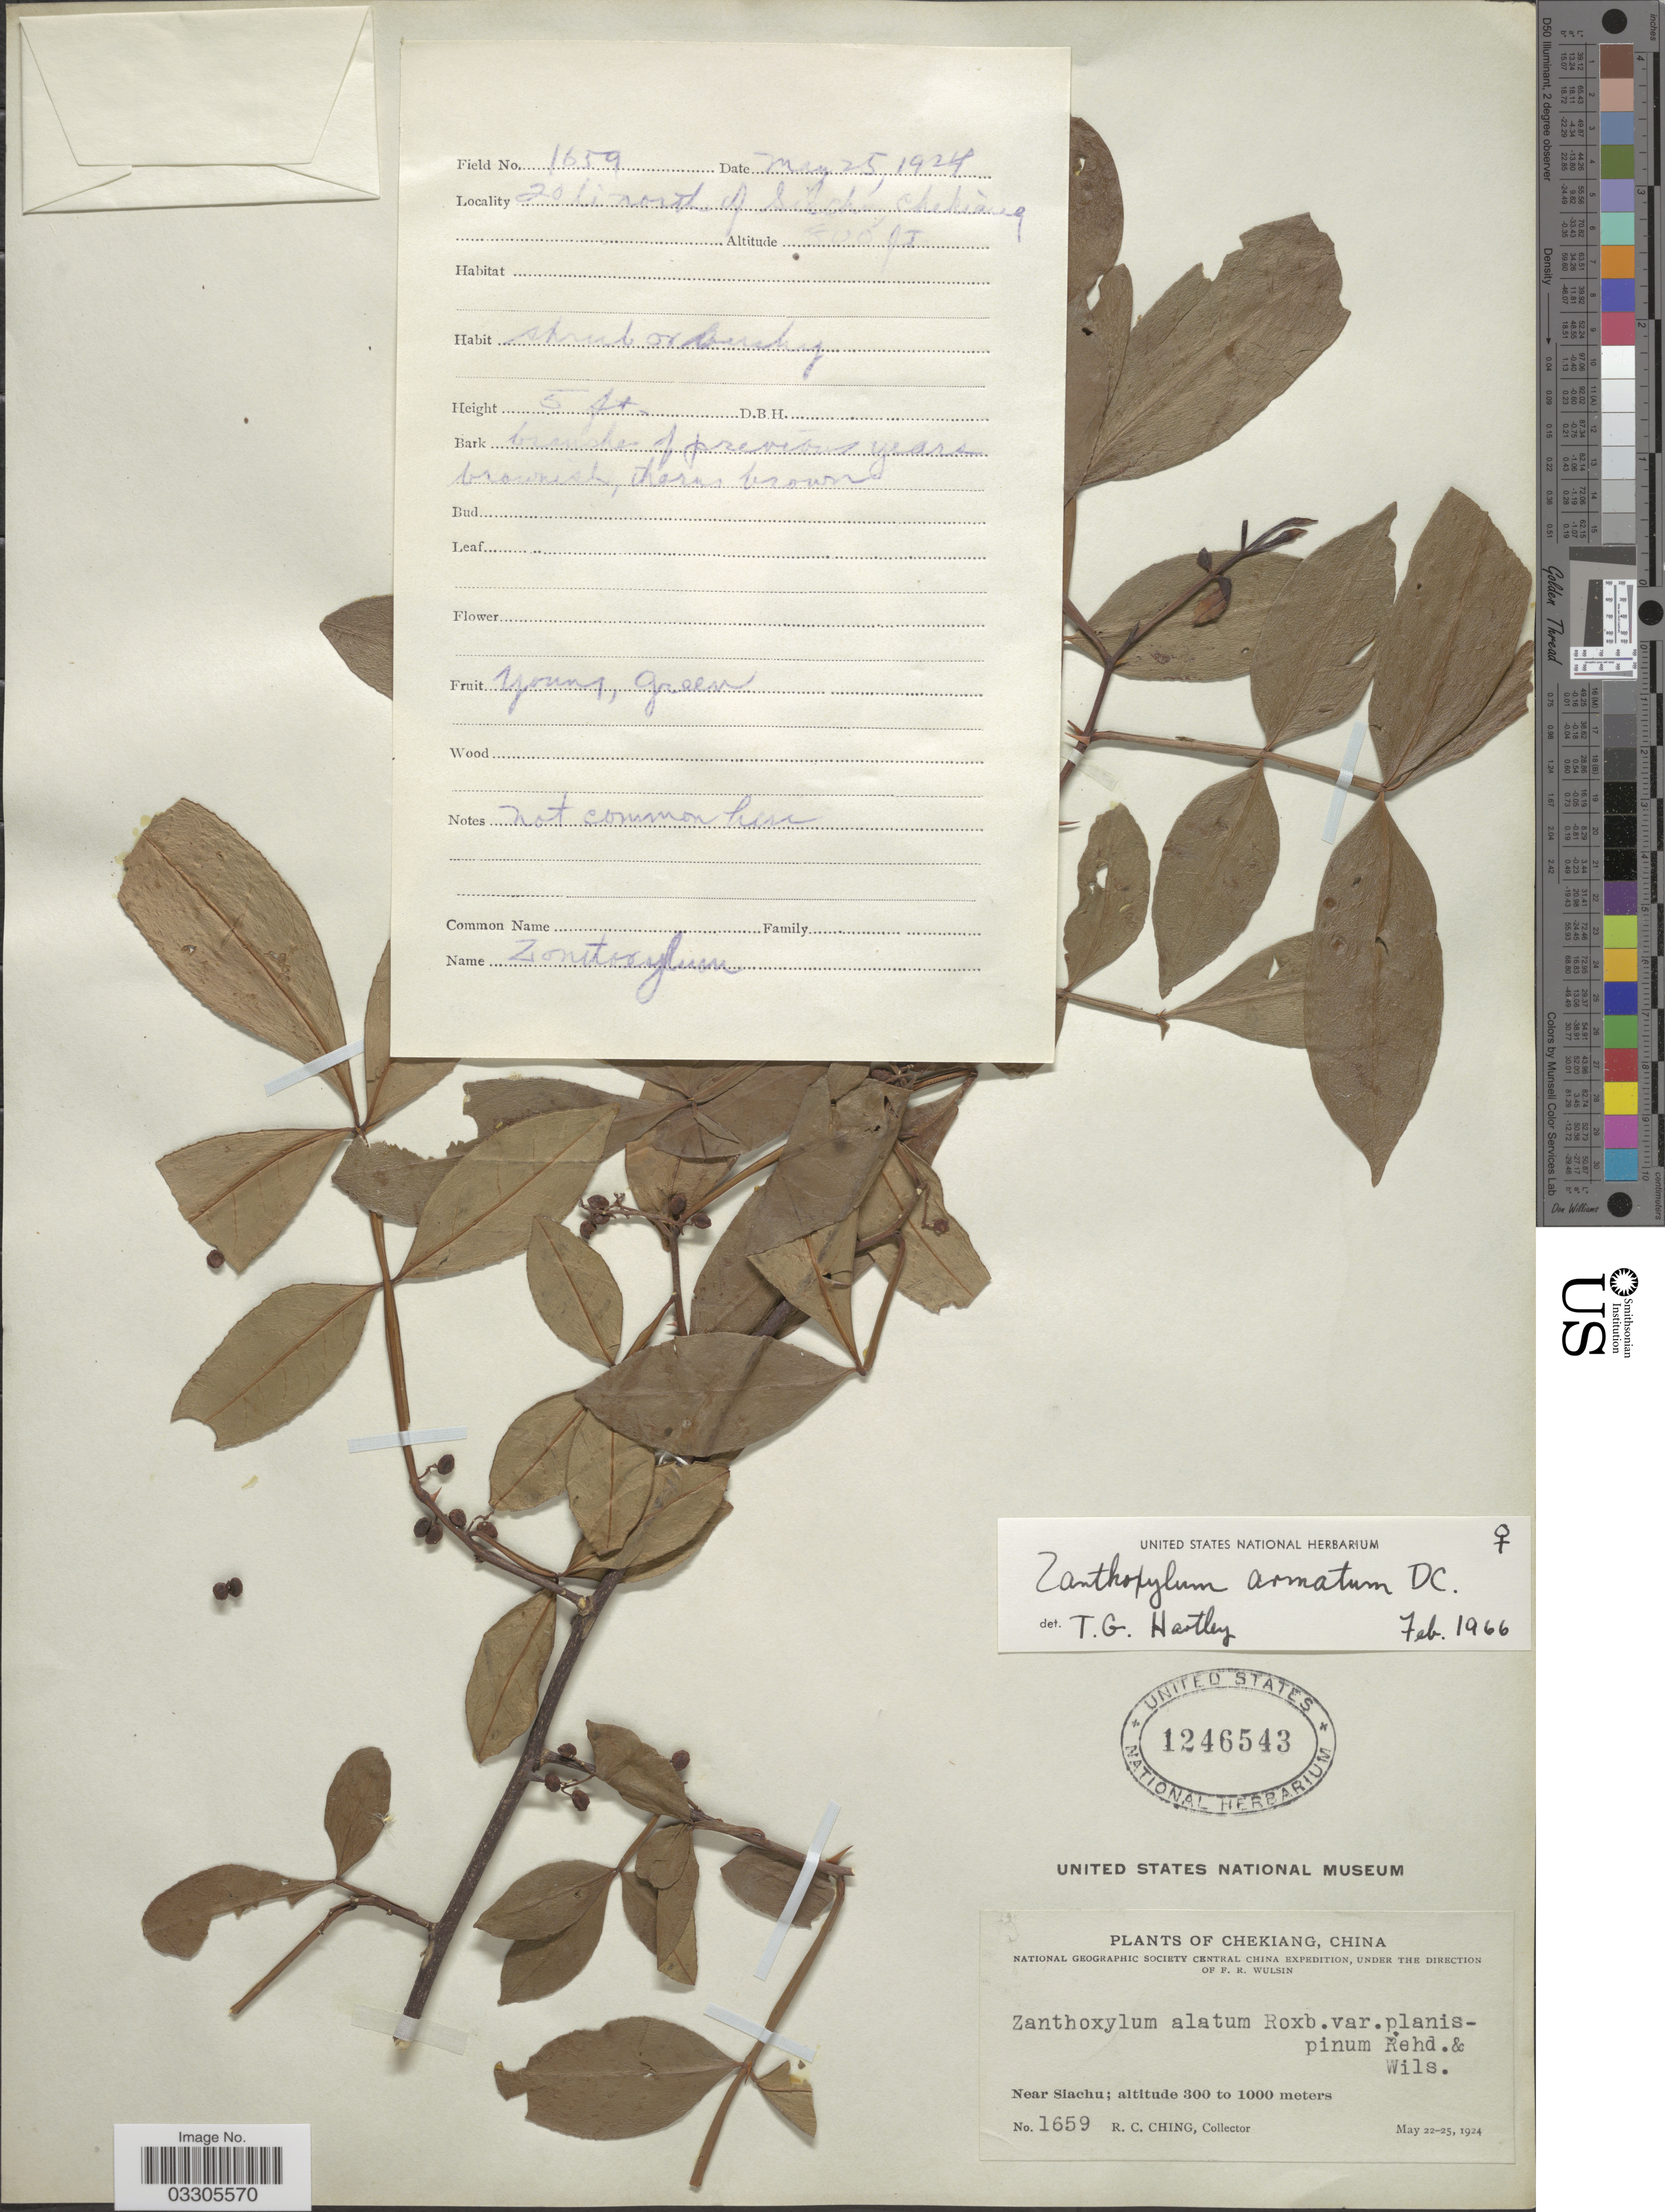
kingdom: Plantae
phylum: Tracheophyta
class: Magnoliopsida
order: Sapindales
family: Rutaceae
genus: Zanthoxylum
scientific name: Zanthoxylum armatum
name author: DC.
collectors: R. C. Ching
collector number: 1659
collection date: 1924-05-22/1924-05-25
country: China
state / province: Zhejiang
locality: Chekiang, Near Siachu.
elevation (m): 300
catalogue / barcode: US 1246543